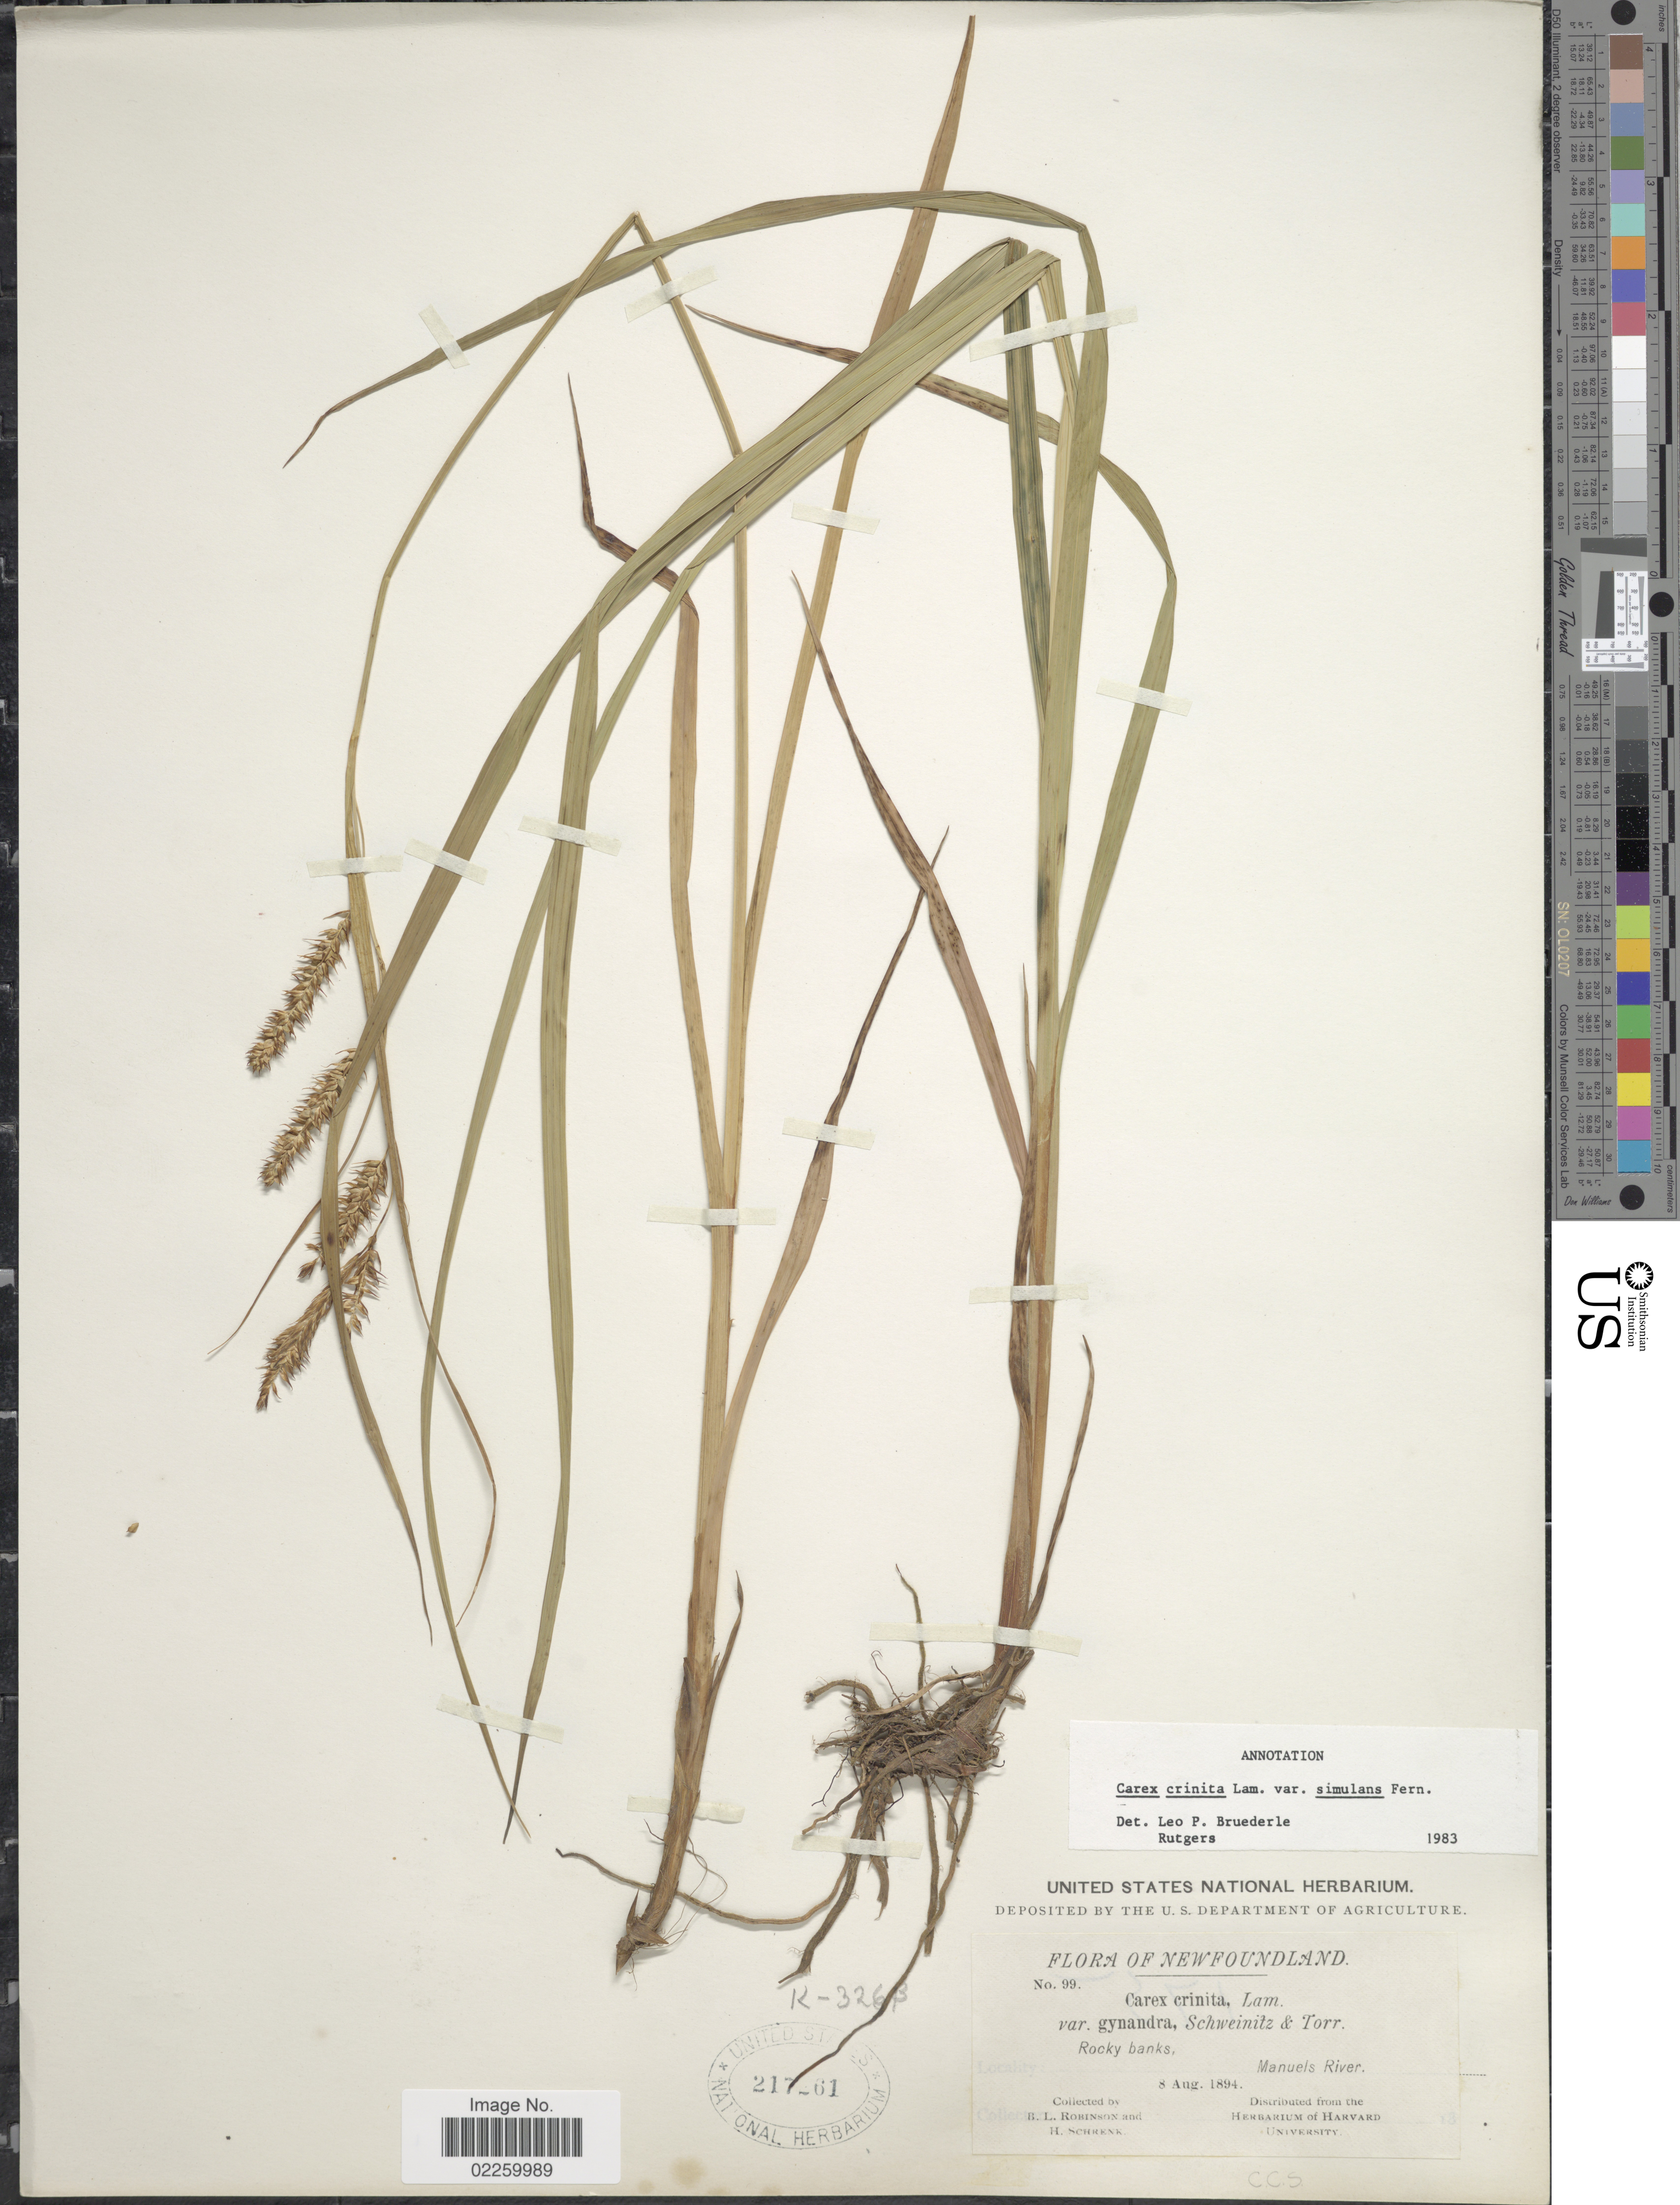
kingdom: Plantae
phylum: Tracheophyta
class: Liliopsida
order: Poales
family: Cyperaceae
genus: Carex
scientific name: Carex crinita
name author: Lam.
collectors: B. L. Robinson & H. v. Schrenk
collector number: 99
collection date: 1894-08-08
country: Canada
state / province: Newfoundland and Labrador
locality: Manuels River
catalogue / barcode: US 217261